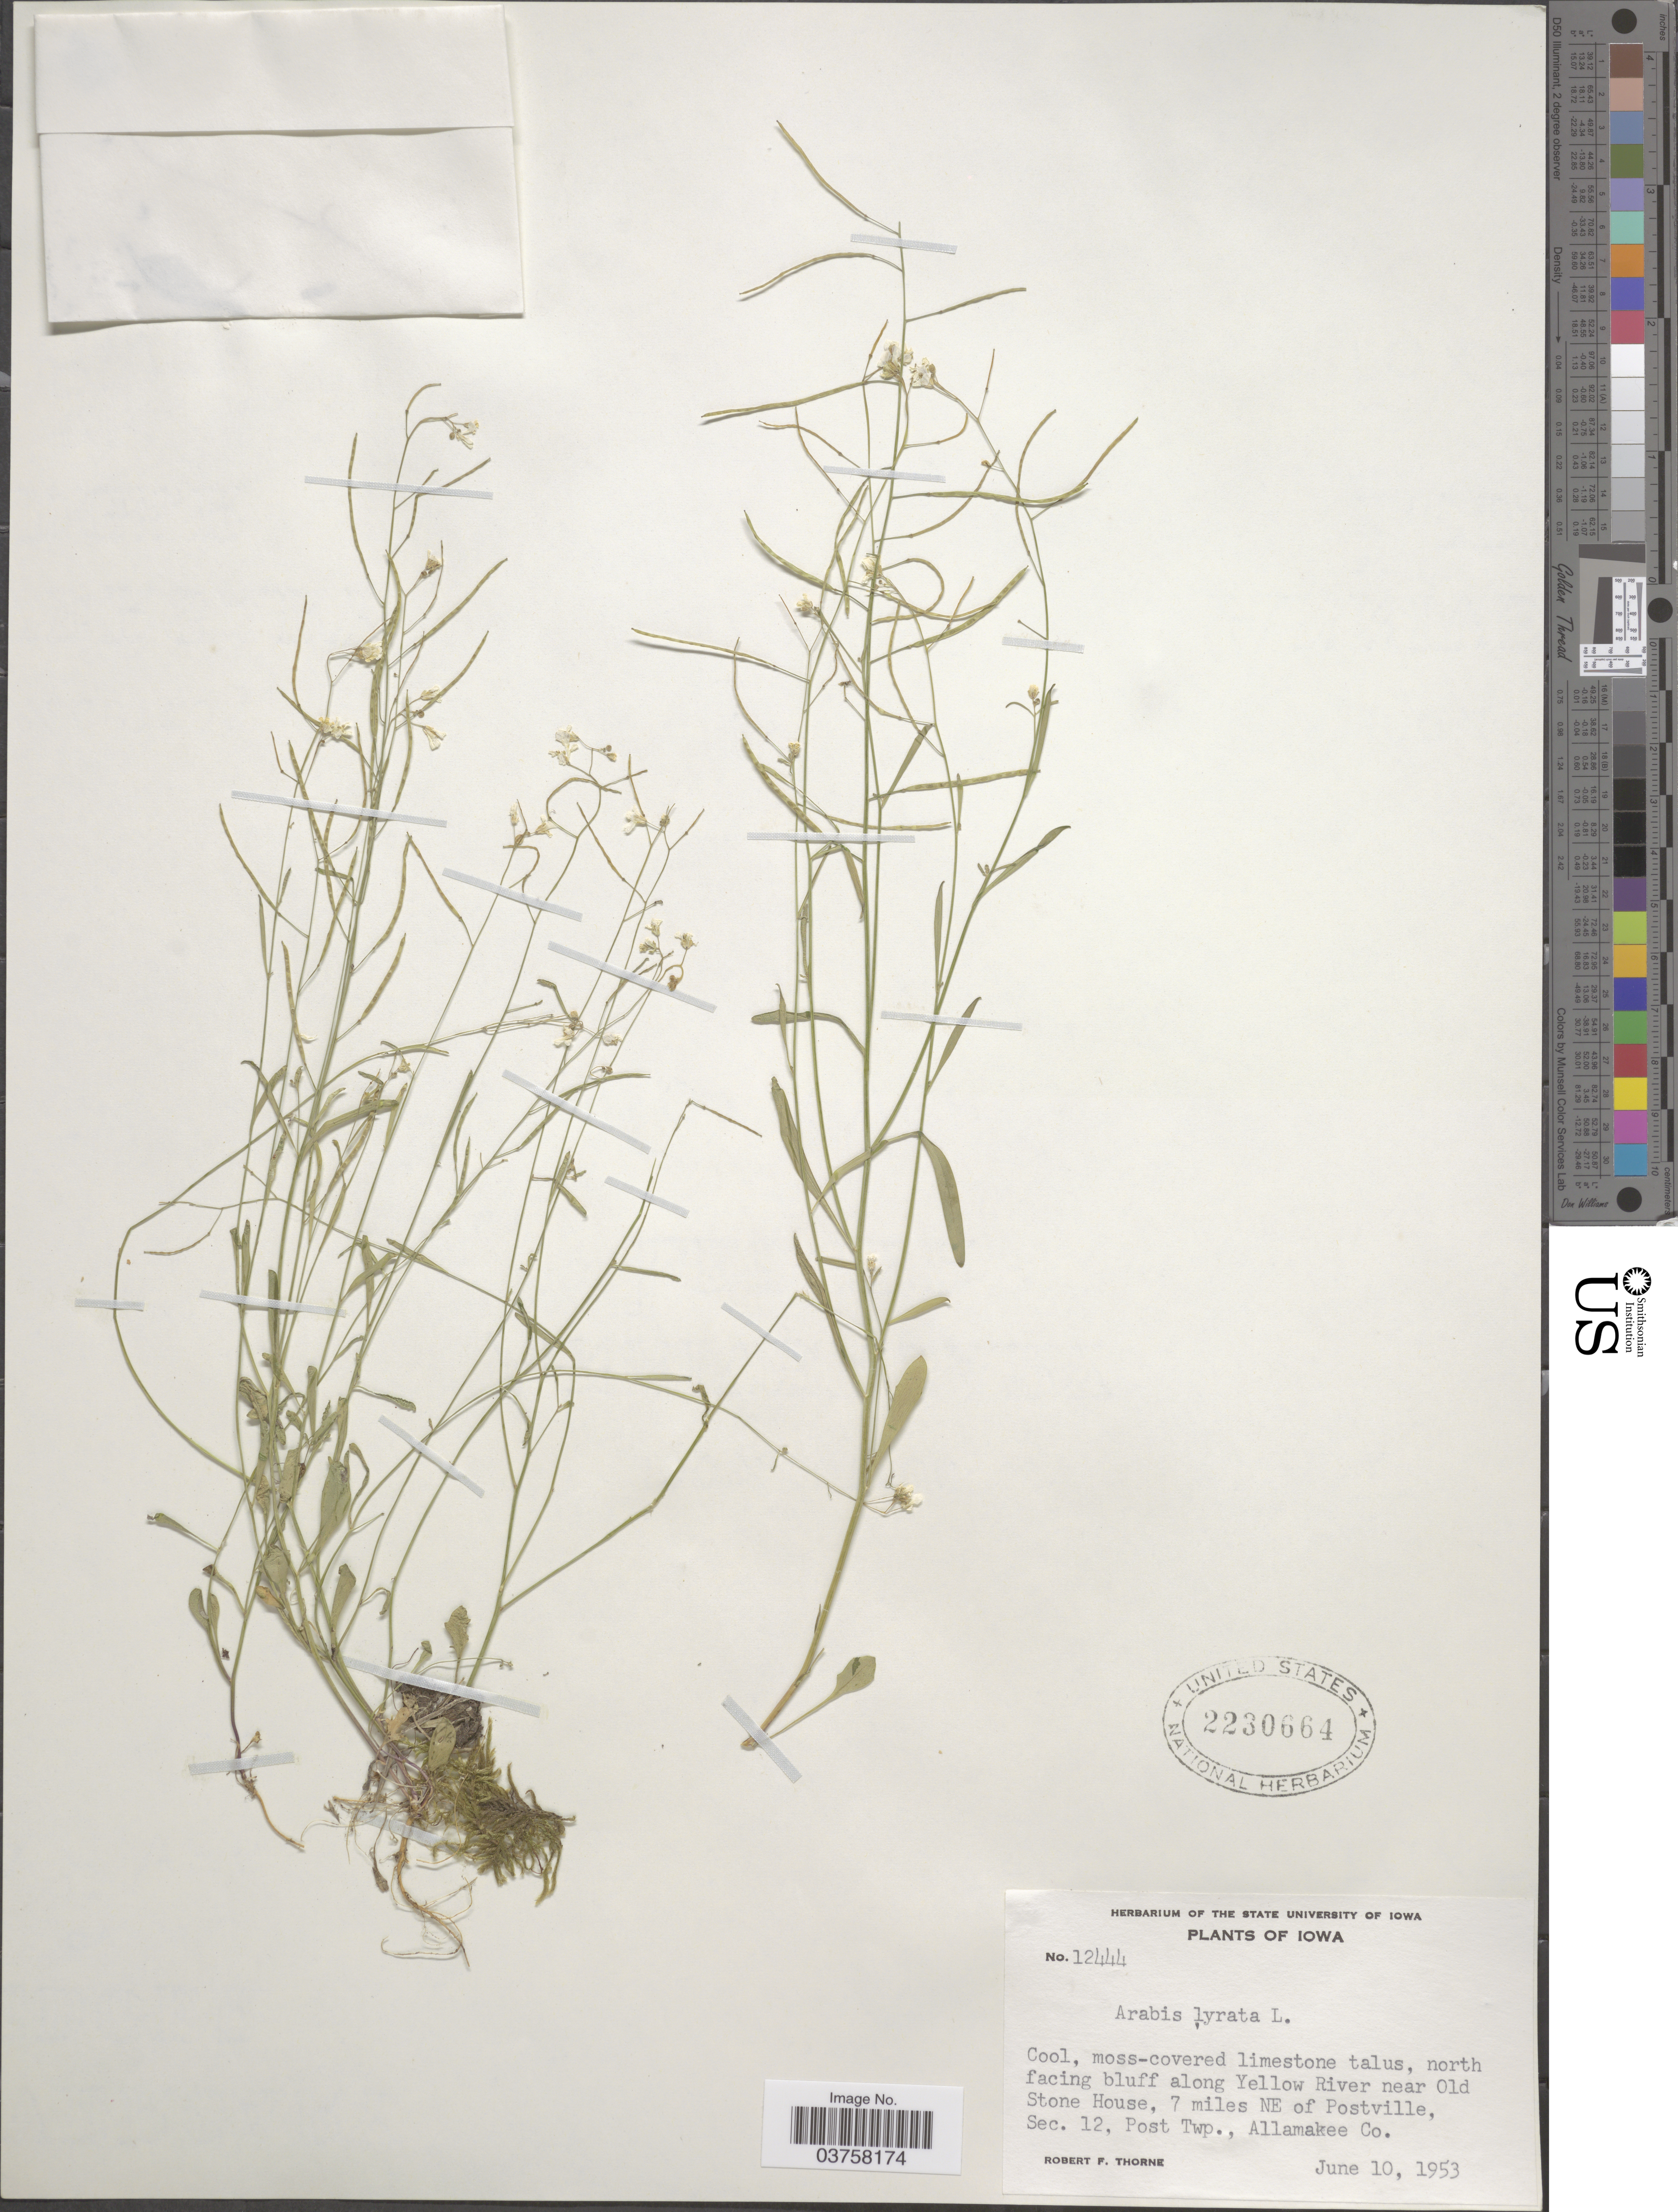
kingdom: Plantae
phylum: Tracheophyta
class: Magnoliopsida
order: Brassicales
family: Brassicaceae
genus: Arabis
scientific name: Arabis lyrata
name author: L.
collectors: R. F. Thorne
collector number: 12444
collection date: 1953-06-10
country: United States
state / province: Iowa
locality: North facing bluff along Yellow River near Old Stone House, 7 miles NE of Postville, Sec. 12, Post Twp., Allamakee Co.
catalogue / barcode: US 2230664